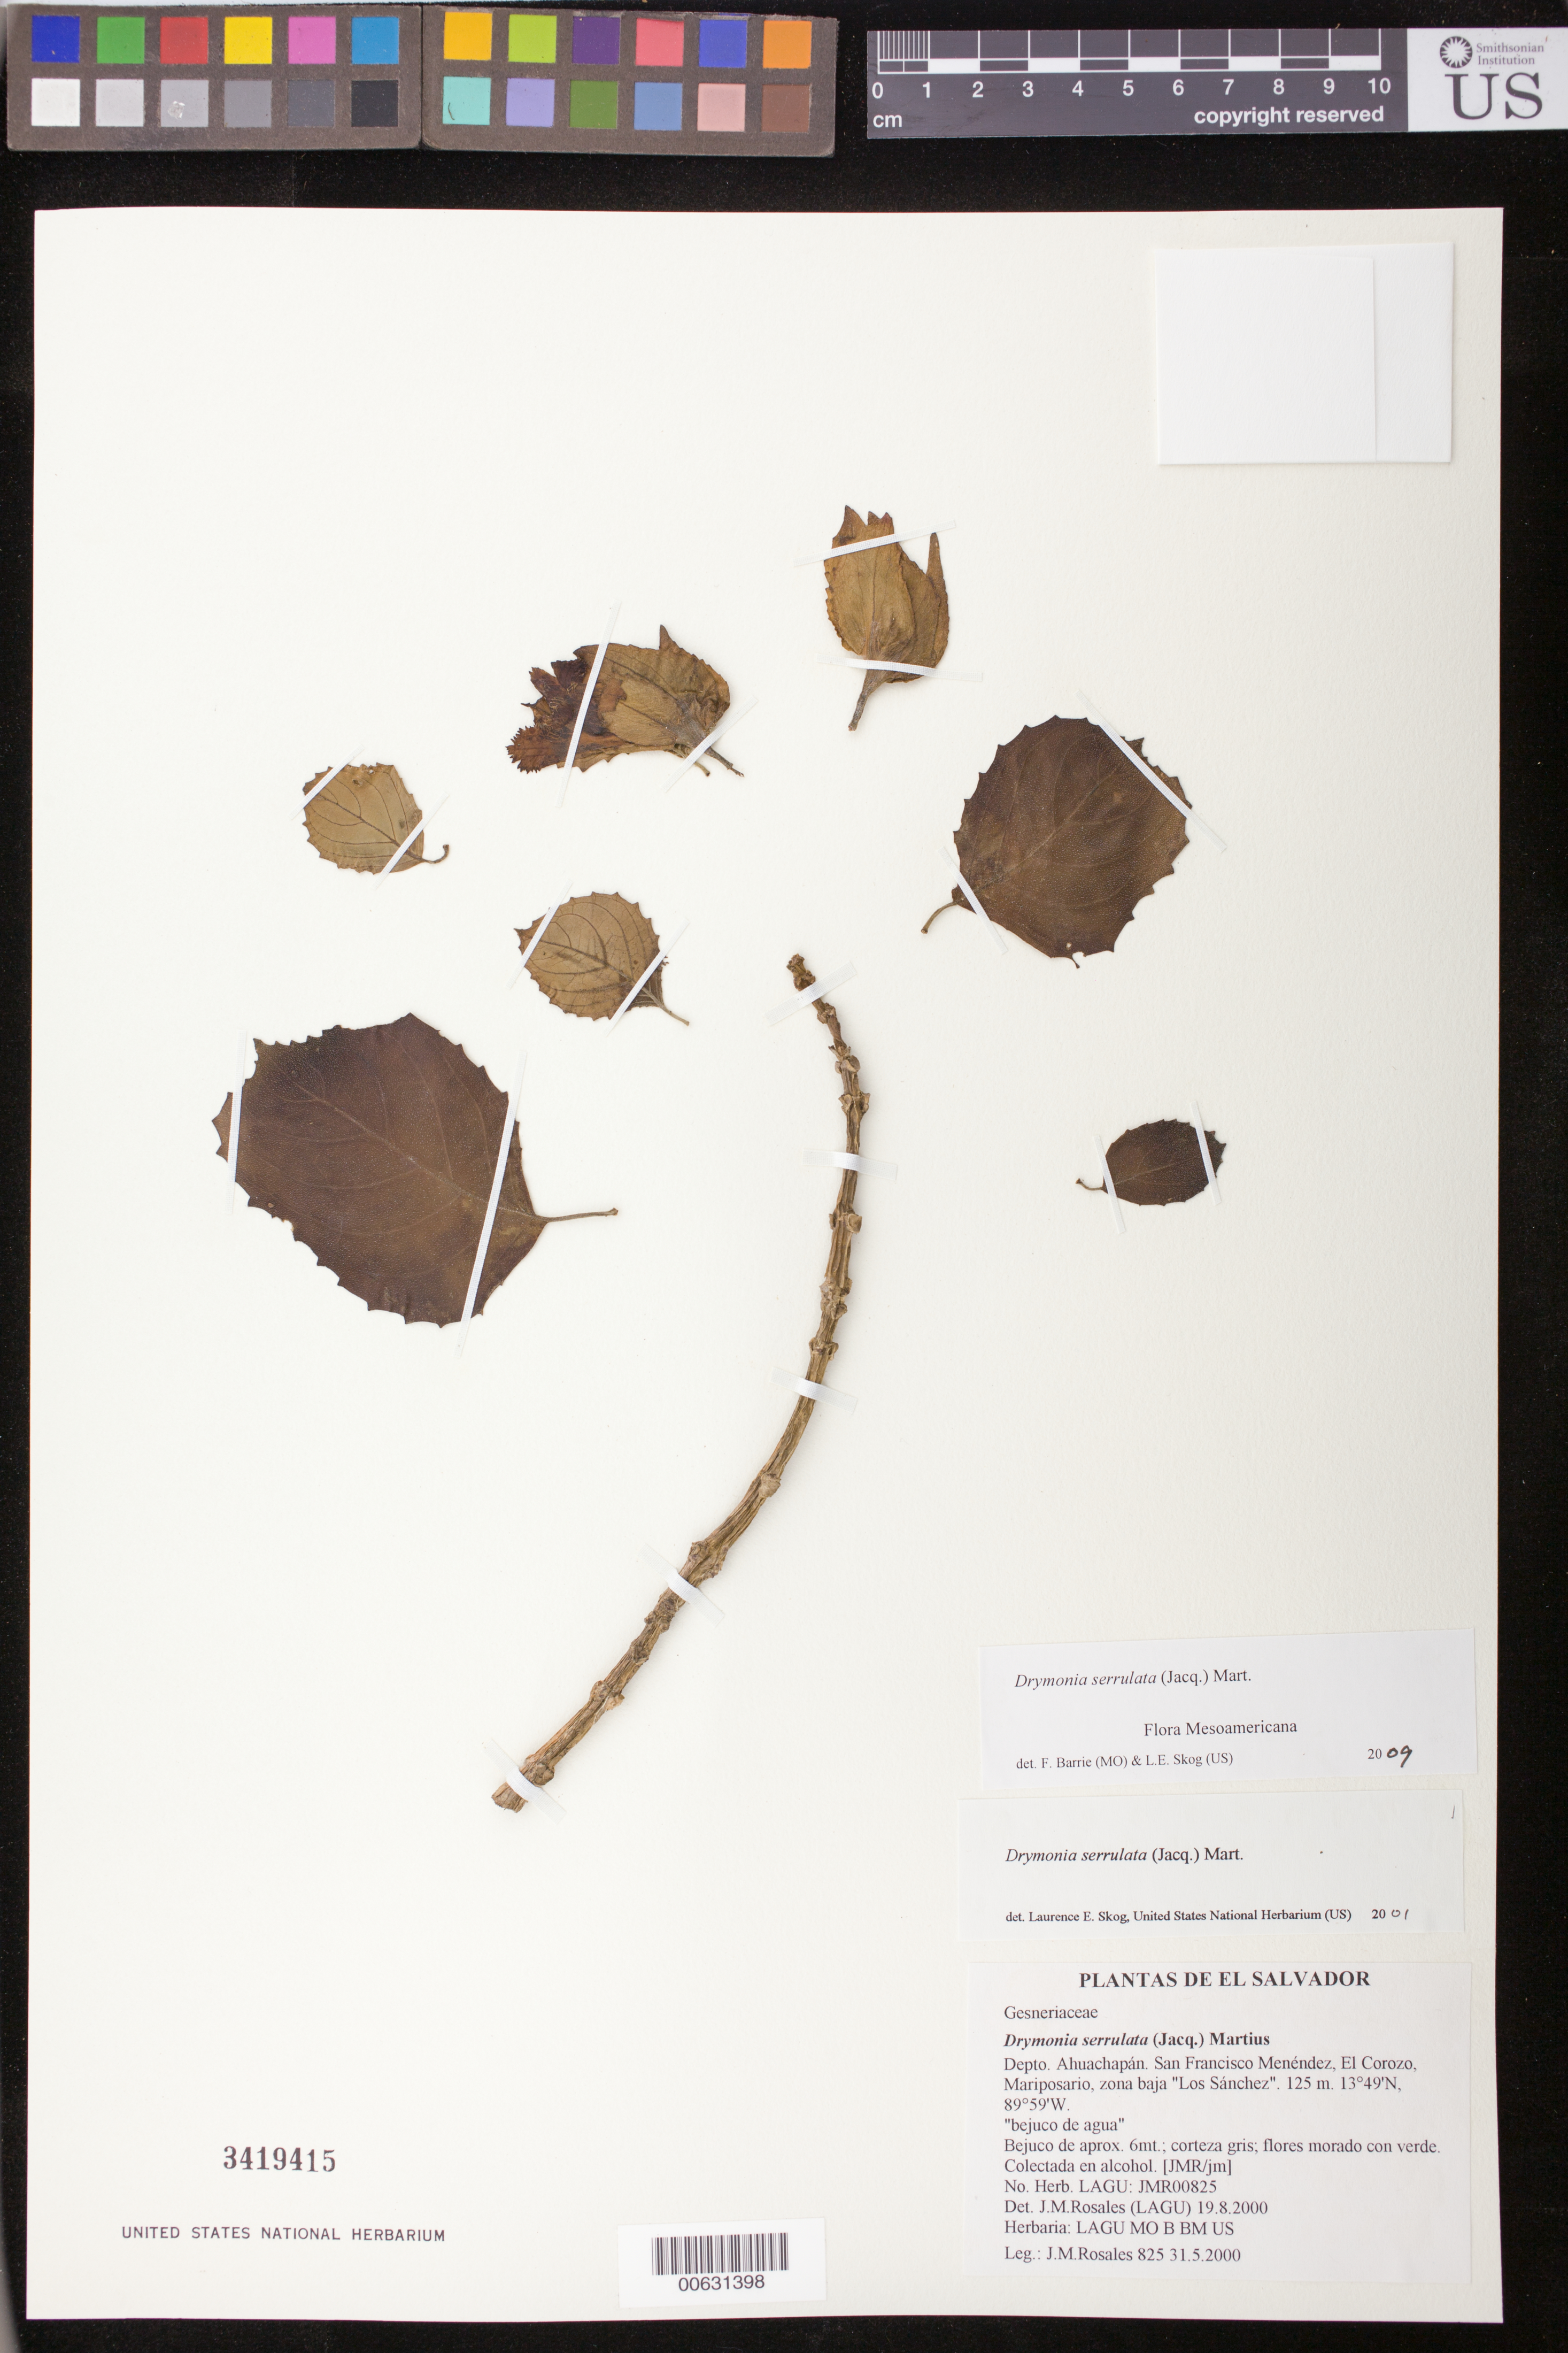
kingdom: Plantae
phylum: Tracheophyta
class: Magnoliopsida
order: Lamiales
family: Gesneriaceae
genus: Drymonia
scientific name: Drymonia serrulata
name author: (Jacq.) Mart.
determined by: Skog, Laurence E.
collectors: J. Roy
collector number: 825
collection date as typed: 31 May 2000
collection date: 2000-05-31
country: El Salvador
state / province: Ahuachapán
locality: San Francisco Menéndez, El Corozo, Mariposario, zona baja "Los Sánchez"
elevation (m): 125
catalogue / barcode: US 3419415